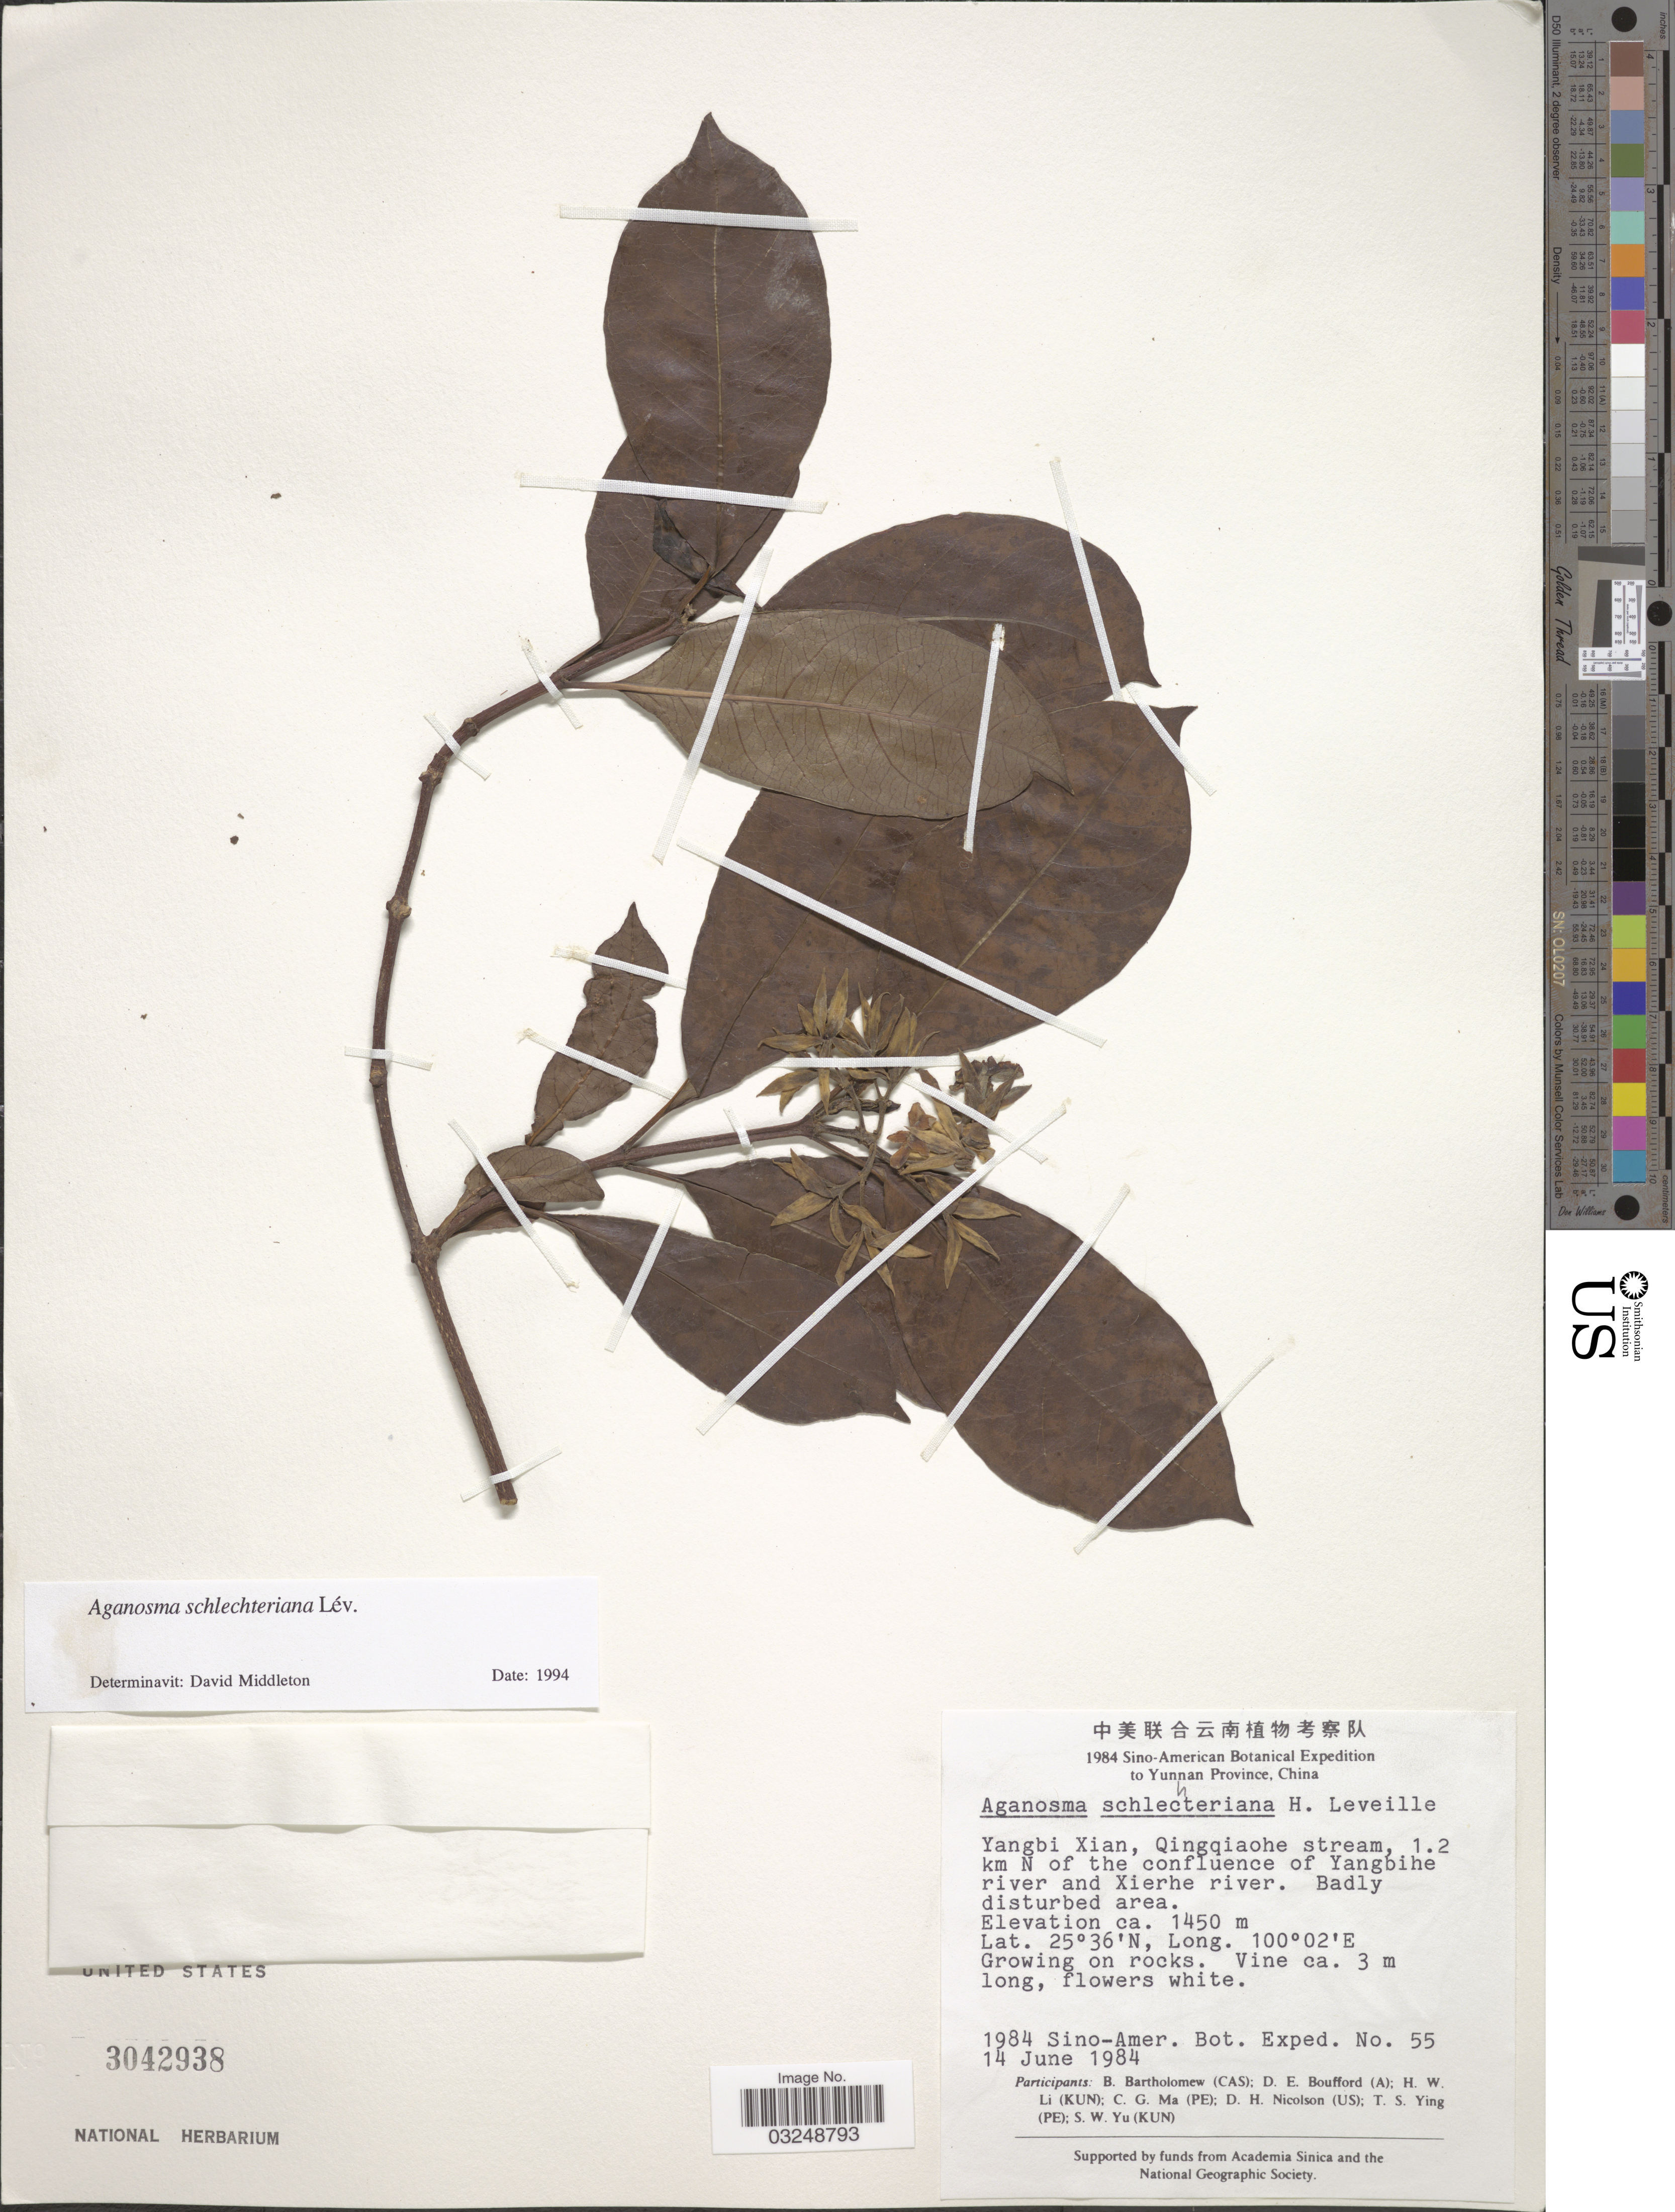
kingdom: Plantae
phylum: Tracheophyta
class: Magnoliopsida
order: Gentianales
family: Apocynaceae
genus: Aganosma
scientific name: Aganosma schlechteriana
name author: H. Lév.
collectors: Sino-Amer. Bot. Exped. 1984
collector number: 55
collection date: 1984-06-14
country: China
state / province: Yunnan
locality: Yangbi Xian, Qingqiaohe stream, 1.2 km N of the confluence of Yangbihe river and Xierhe river.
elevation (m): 1450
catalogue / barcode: US 3042938